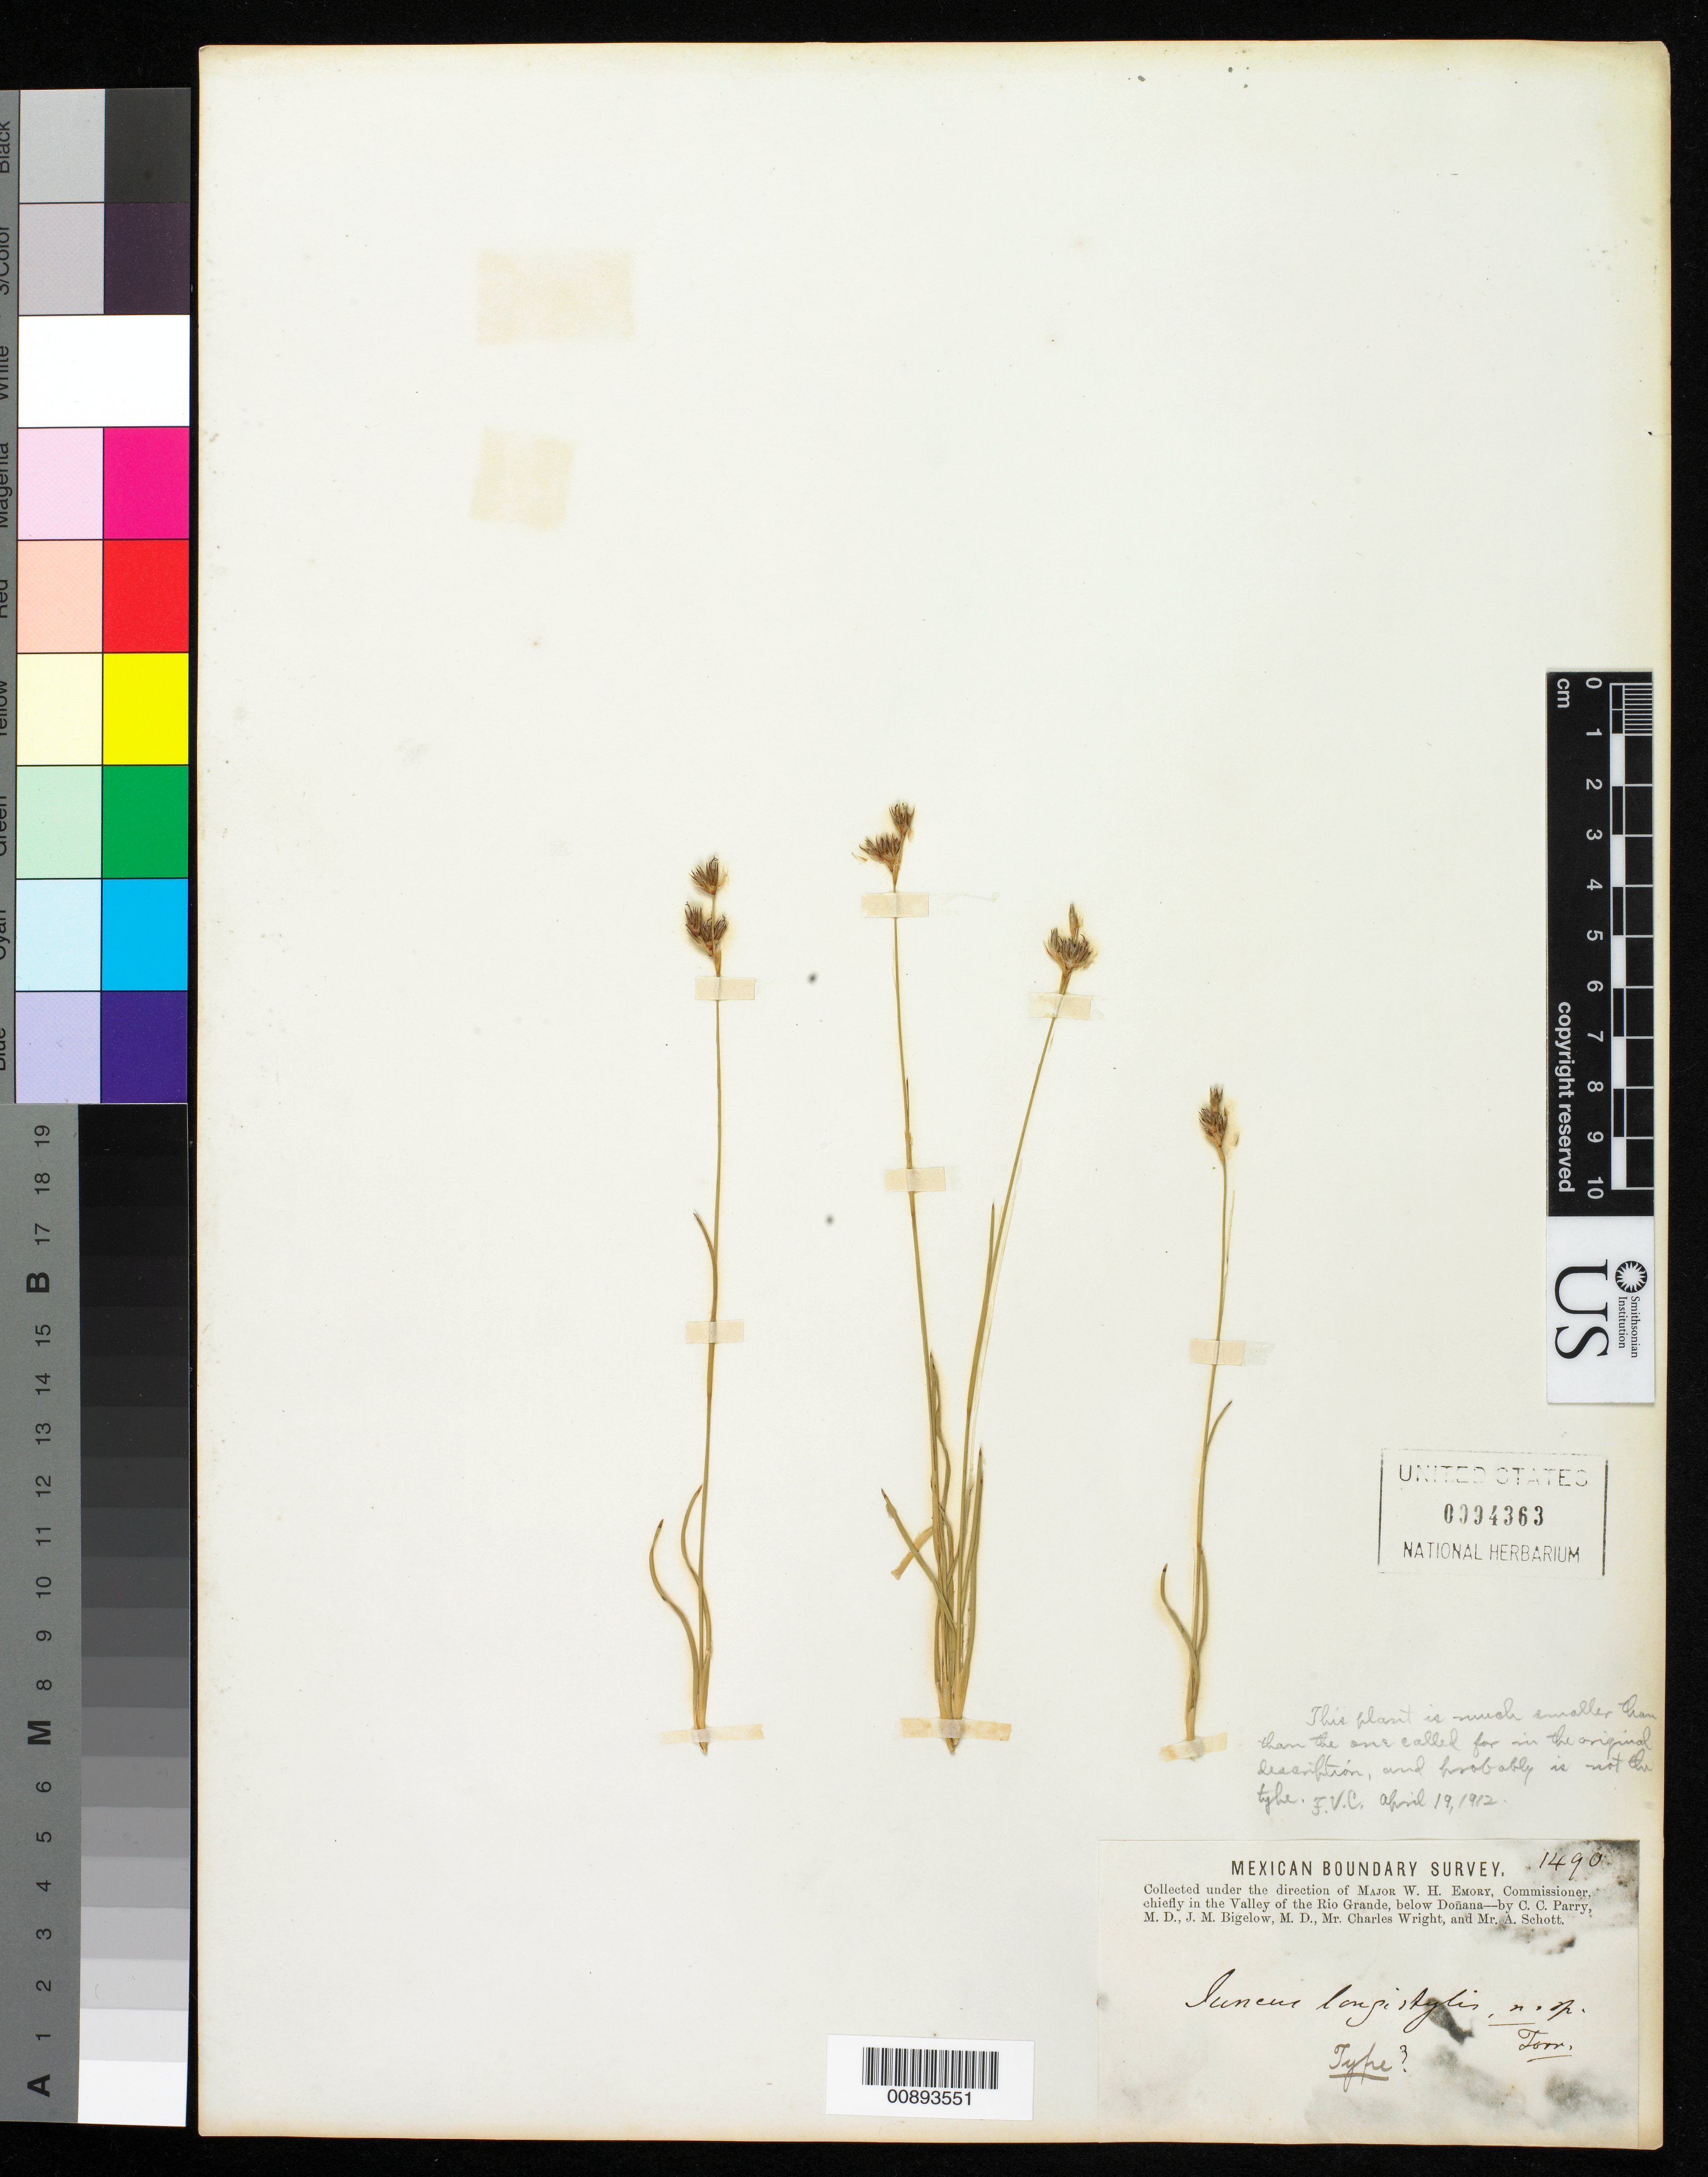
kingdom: Plantae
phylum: Tracheophyta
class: Liliopsida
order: Poales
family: Juncaceae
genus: Juncus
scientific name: Juncus longistylis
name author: Torr.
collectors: C. C. Parry, J. M. Bigelow, C. Wright & A. C. V. Schott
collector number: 1490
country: United States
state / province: New Mexico / Texas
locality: Valley of the Rio Grande, below Doñana.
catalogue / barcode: US 94363